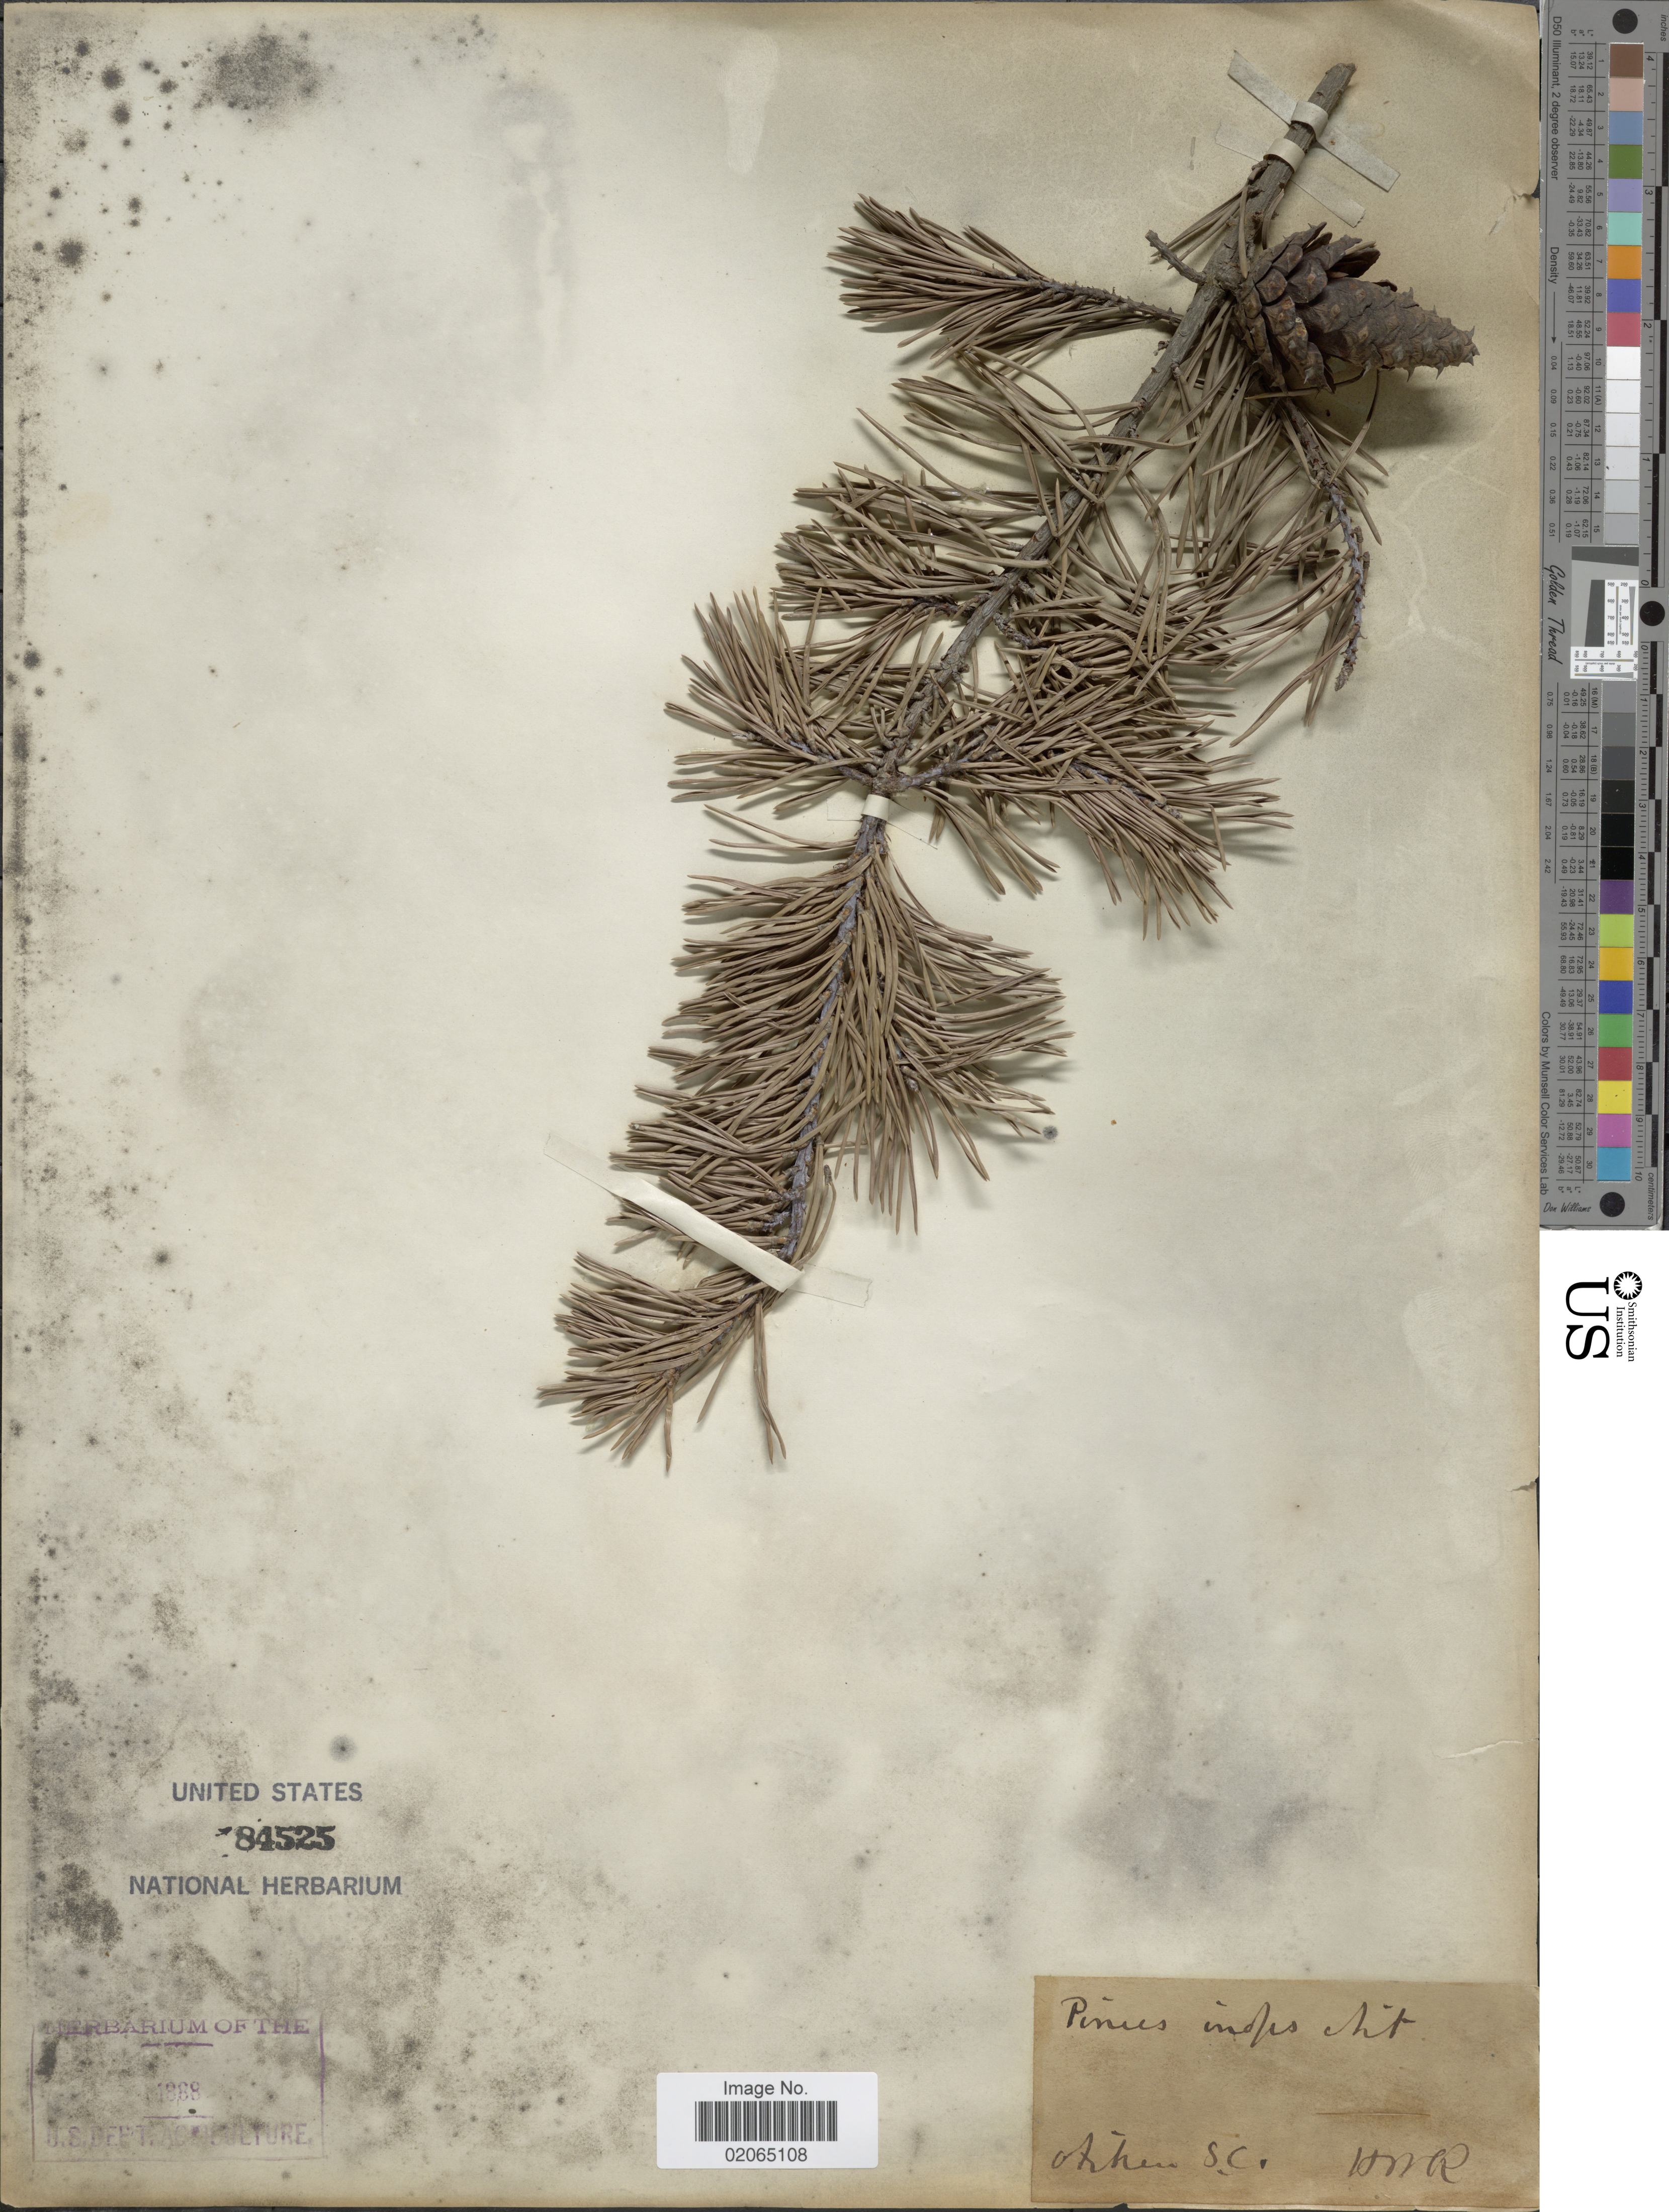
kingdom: Plantae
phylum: Tracheophyta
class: Pinopsida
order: Pinales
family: Pinaceae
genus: Pinus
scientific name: Pinus virginiana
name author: Mill.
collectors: H. W. R.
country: United States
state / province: South Carolina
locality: Aiken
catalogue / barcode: US 84525